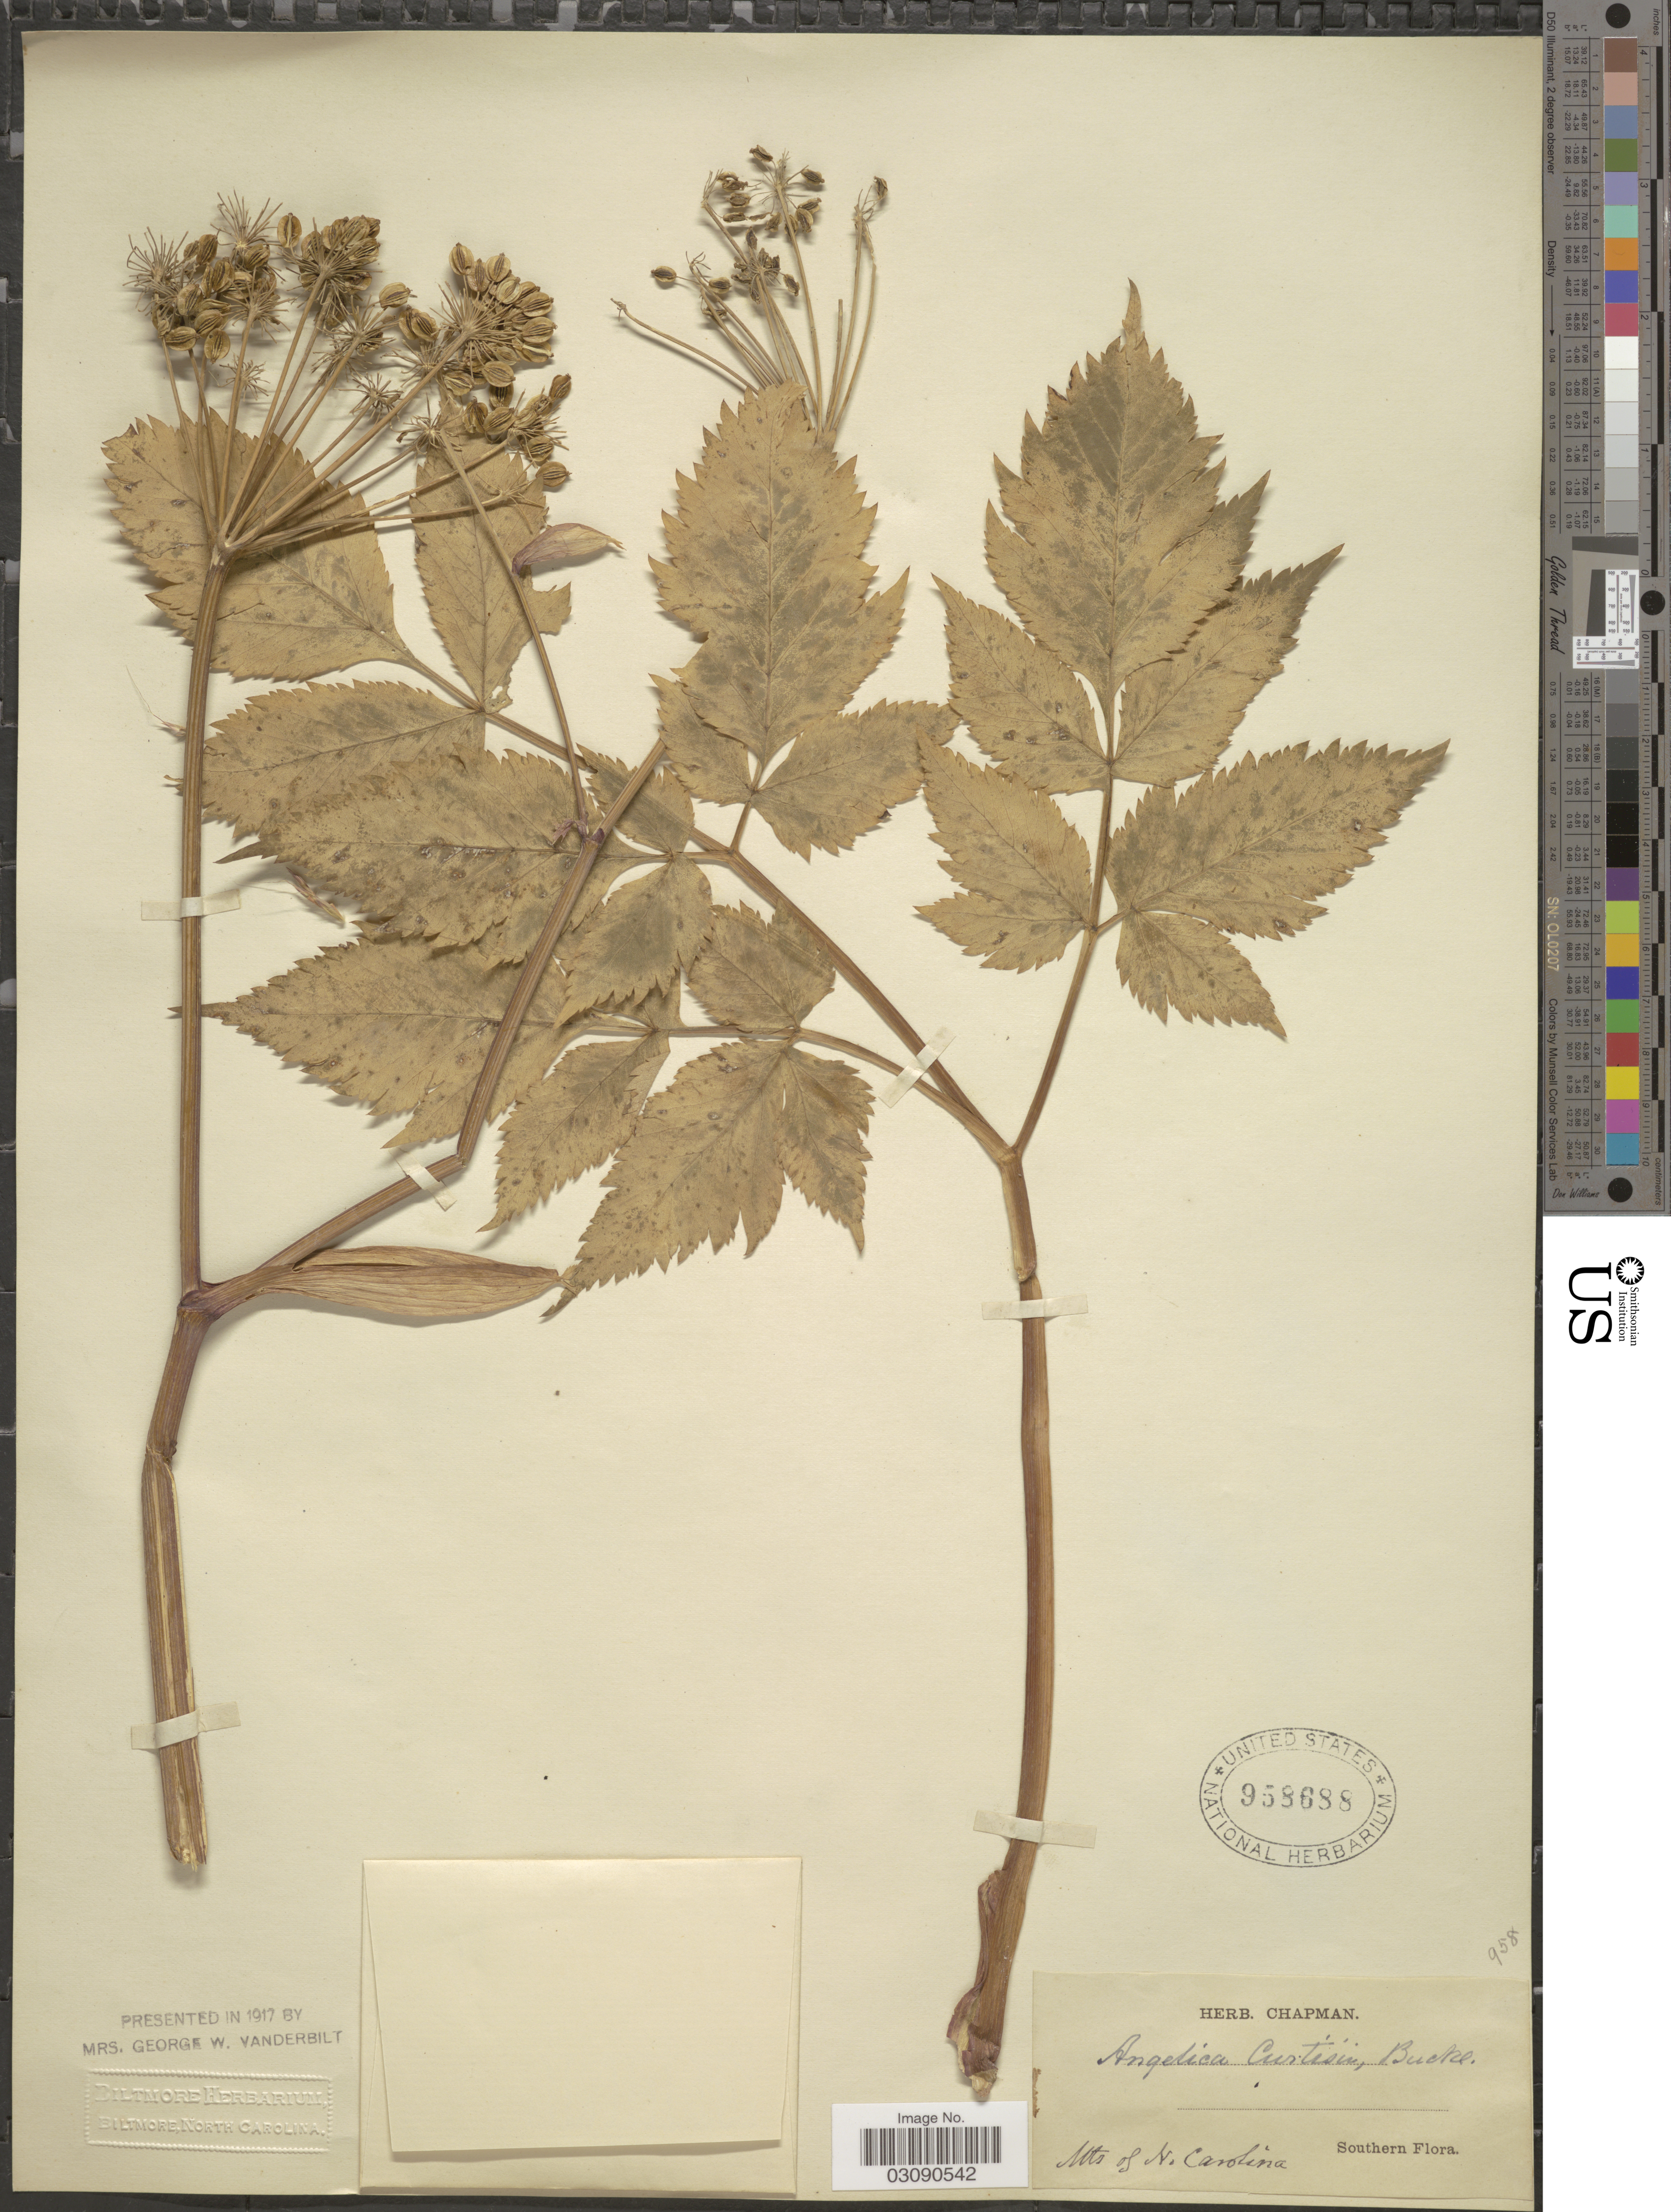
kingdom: Plantae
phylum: Tracheophyta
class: Magnoliopsida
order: Apiales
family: Apiaceae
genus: Angelica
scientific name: Angelica triquinata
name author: Michx.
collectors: ex herb. Chapman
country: United States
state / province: North Carolina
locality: Mts of N. Carolina. Southern.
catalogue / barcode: US 958688